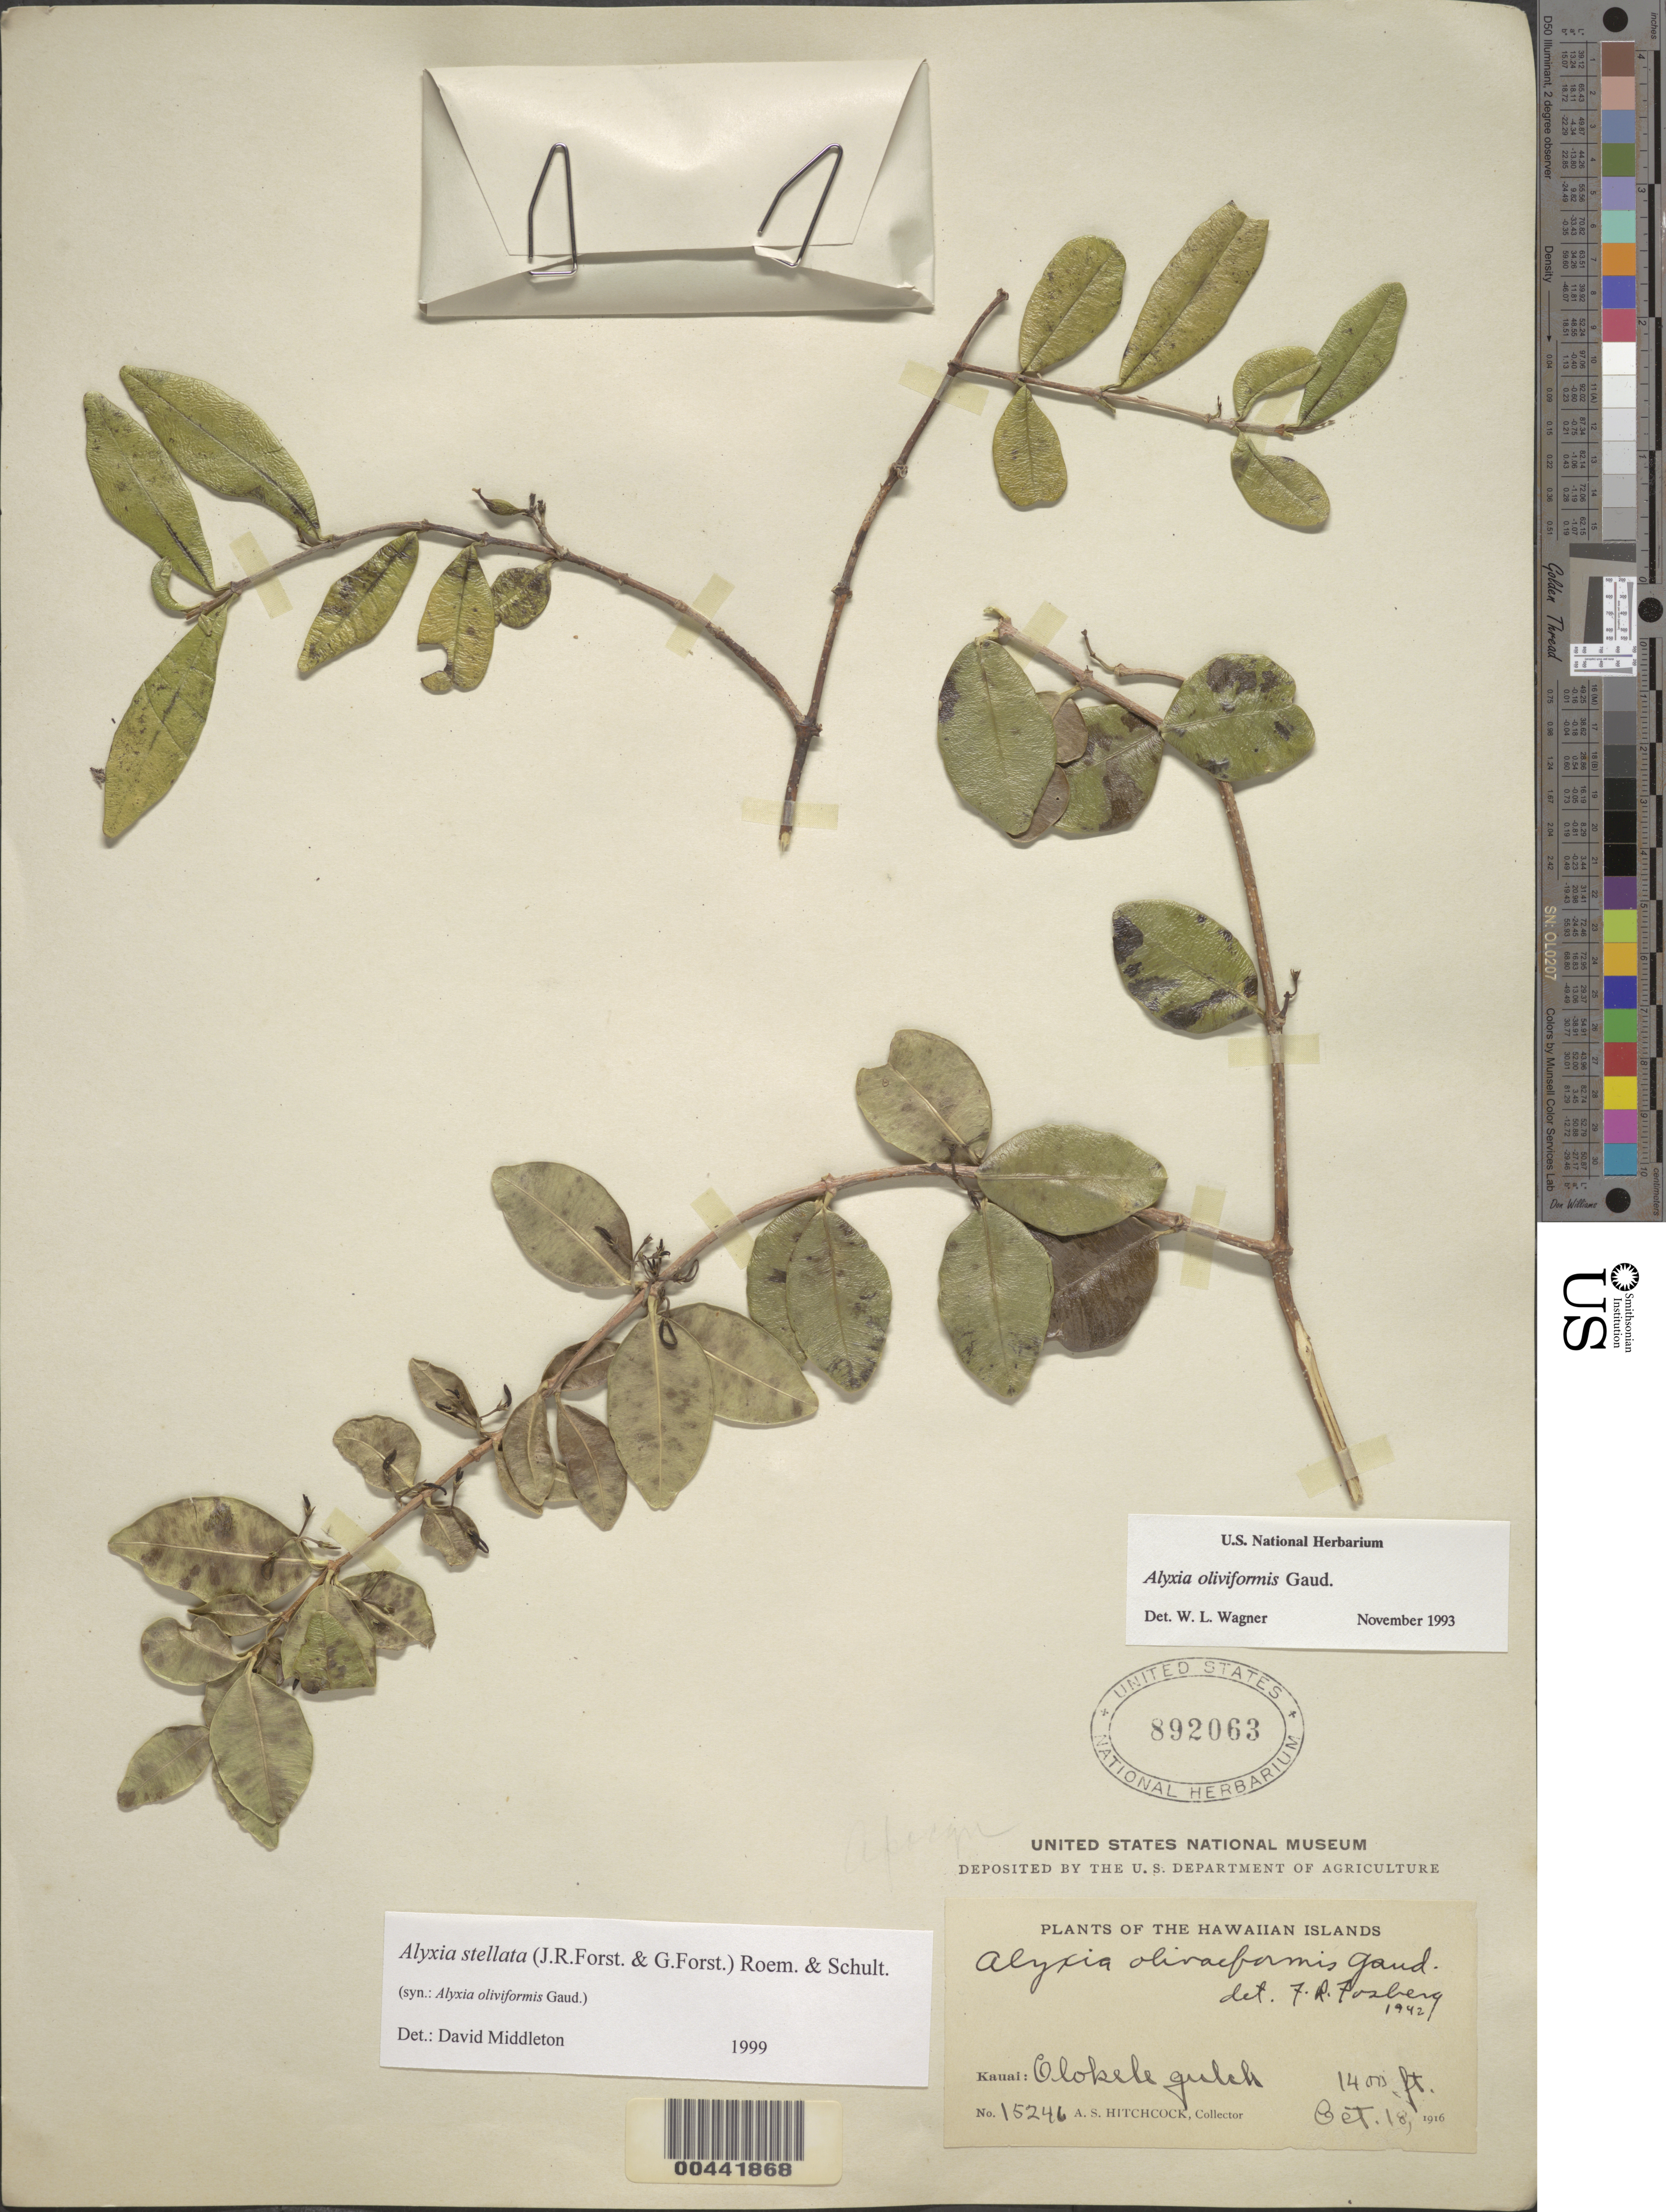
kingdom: Plantae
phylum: Tracheophyta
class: Magnoliopsida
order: Gentianales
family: Apocynaceae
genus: Alyxia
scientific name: Alyxia stellata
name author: (J.R. Forst. & G. Forst.) Roem. & Schult.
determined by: Middleton, D. J.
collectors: A. S. Hitchcock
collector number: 15246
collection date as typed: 18 Oct 1916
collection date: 1916-10-18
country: United States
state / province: Hawaii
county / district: Kauai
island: Kaua'i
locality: Olokele Gulch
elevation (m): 427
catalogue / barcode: US 892063